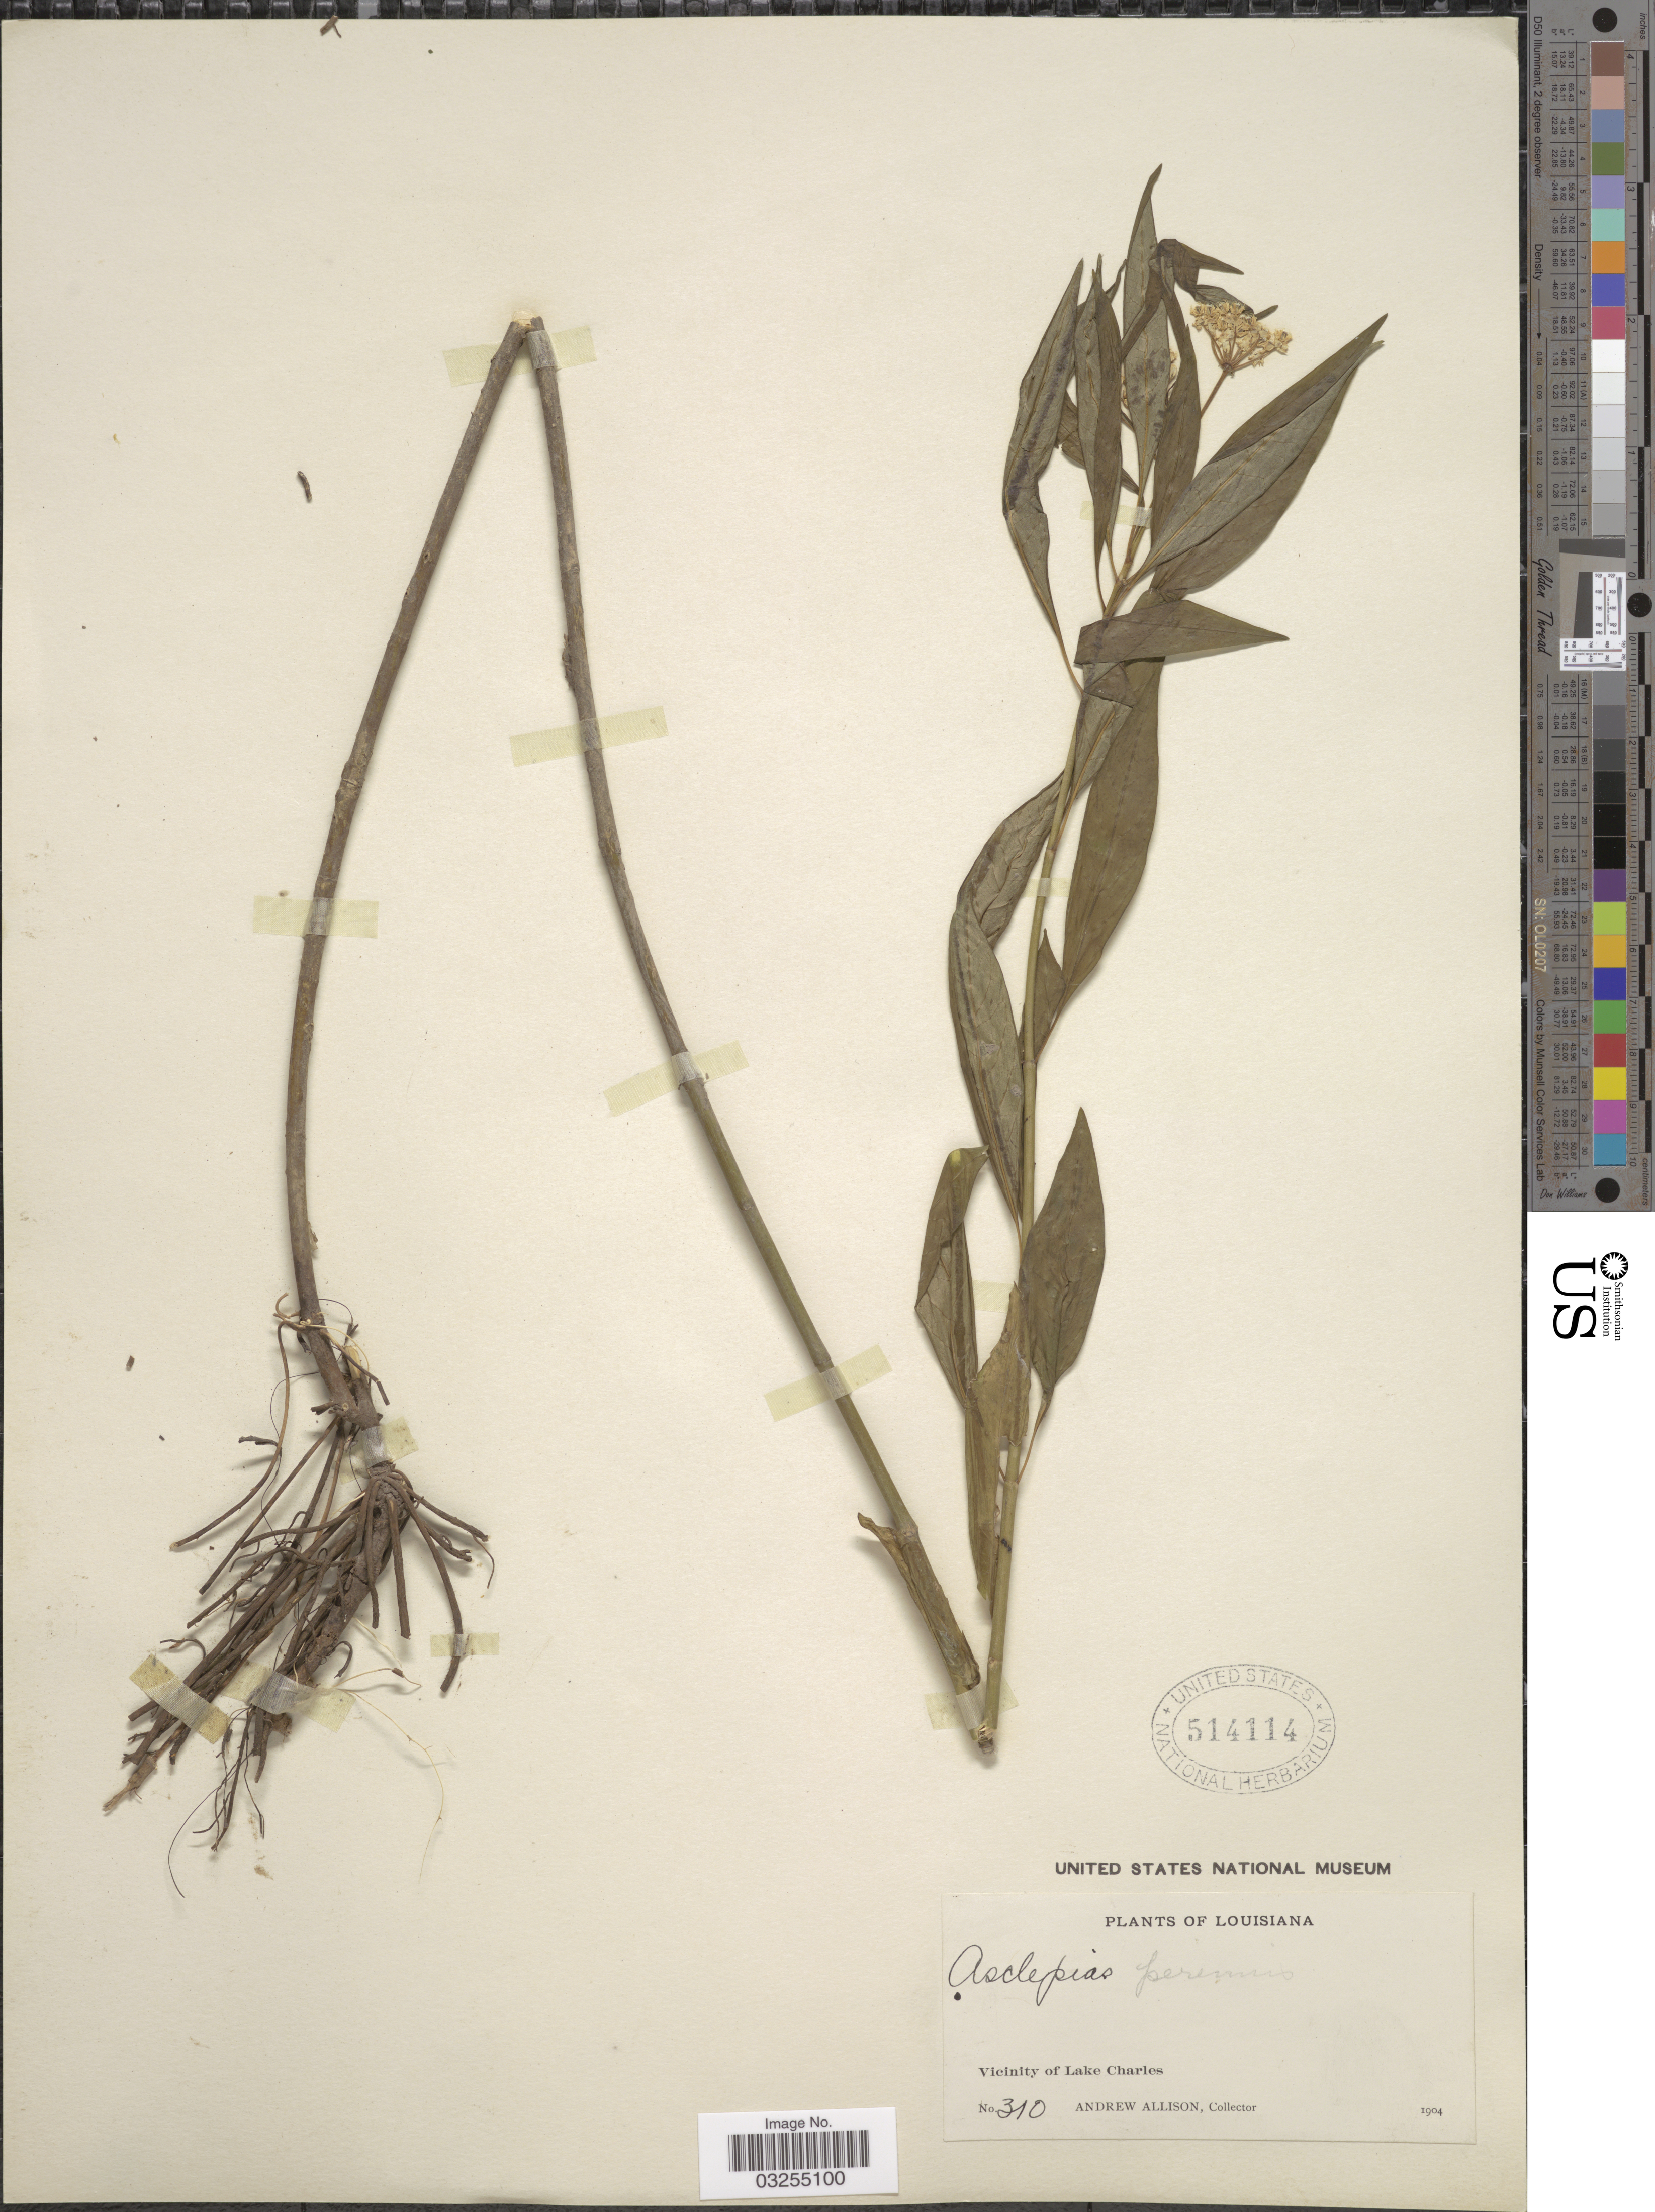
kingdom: Plantae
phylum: Tracheophyta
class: Magnoliopsida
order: Gentianales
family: Apocynaceae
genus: Asclepias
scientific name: Asclepias perennis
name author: Walter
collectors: A. Allison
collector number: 310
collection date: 1904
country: United States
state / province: Louisiana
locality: Vicinity of Lake Charles.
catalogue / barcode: US 514114